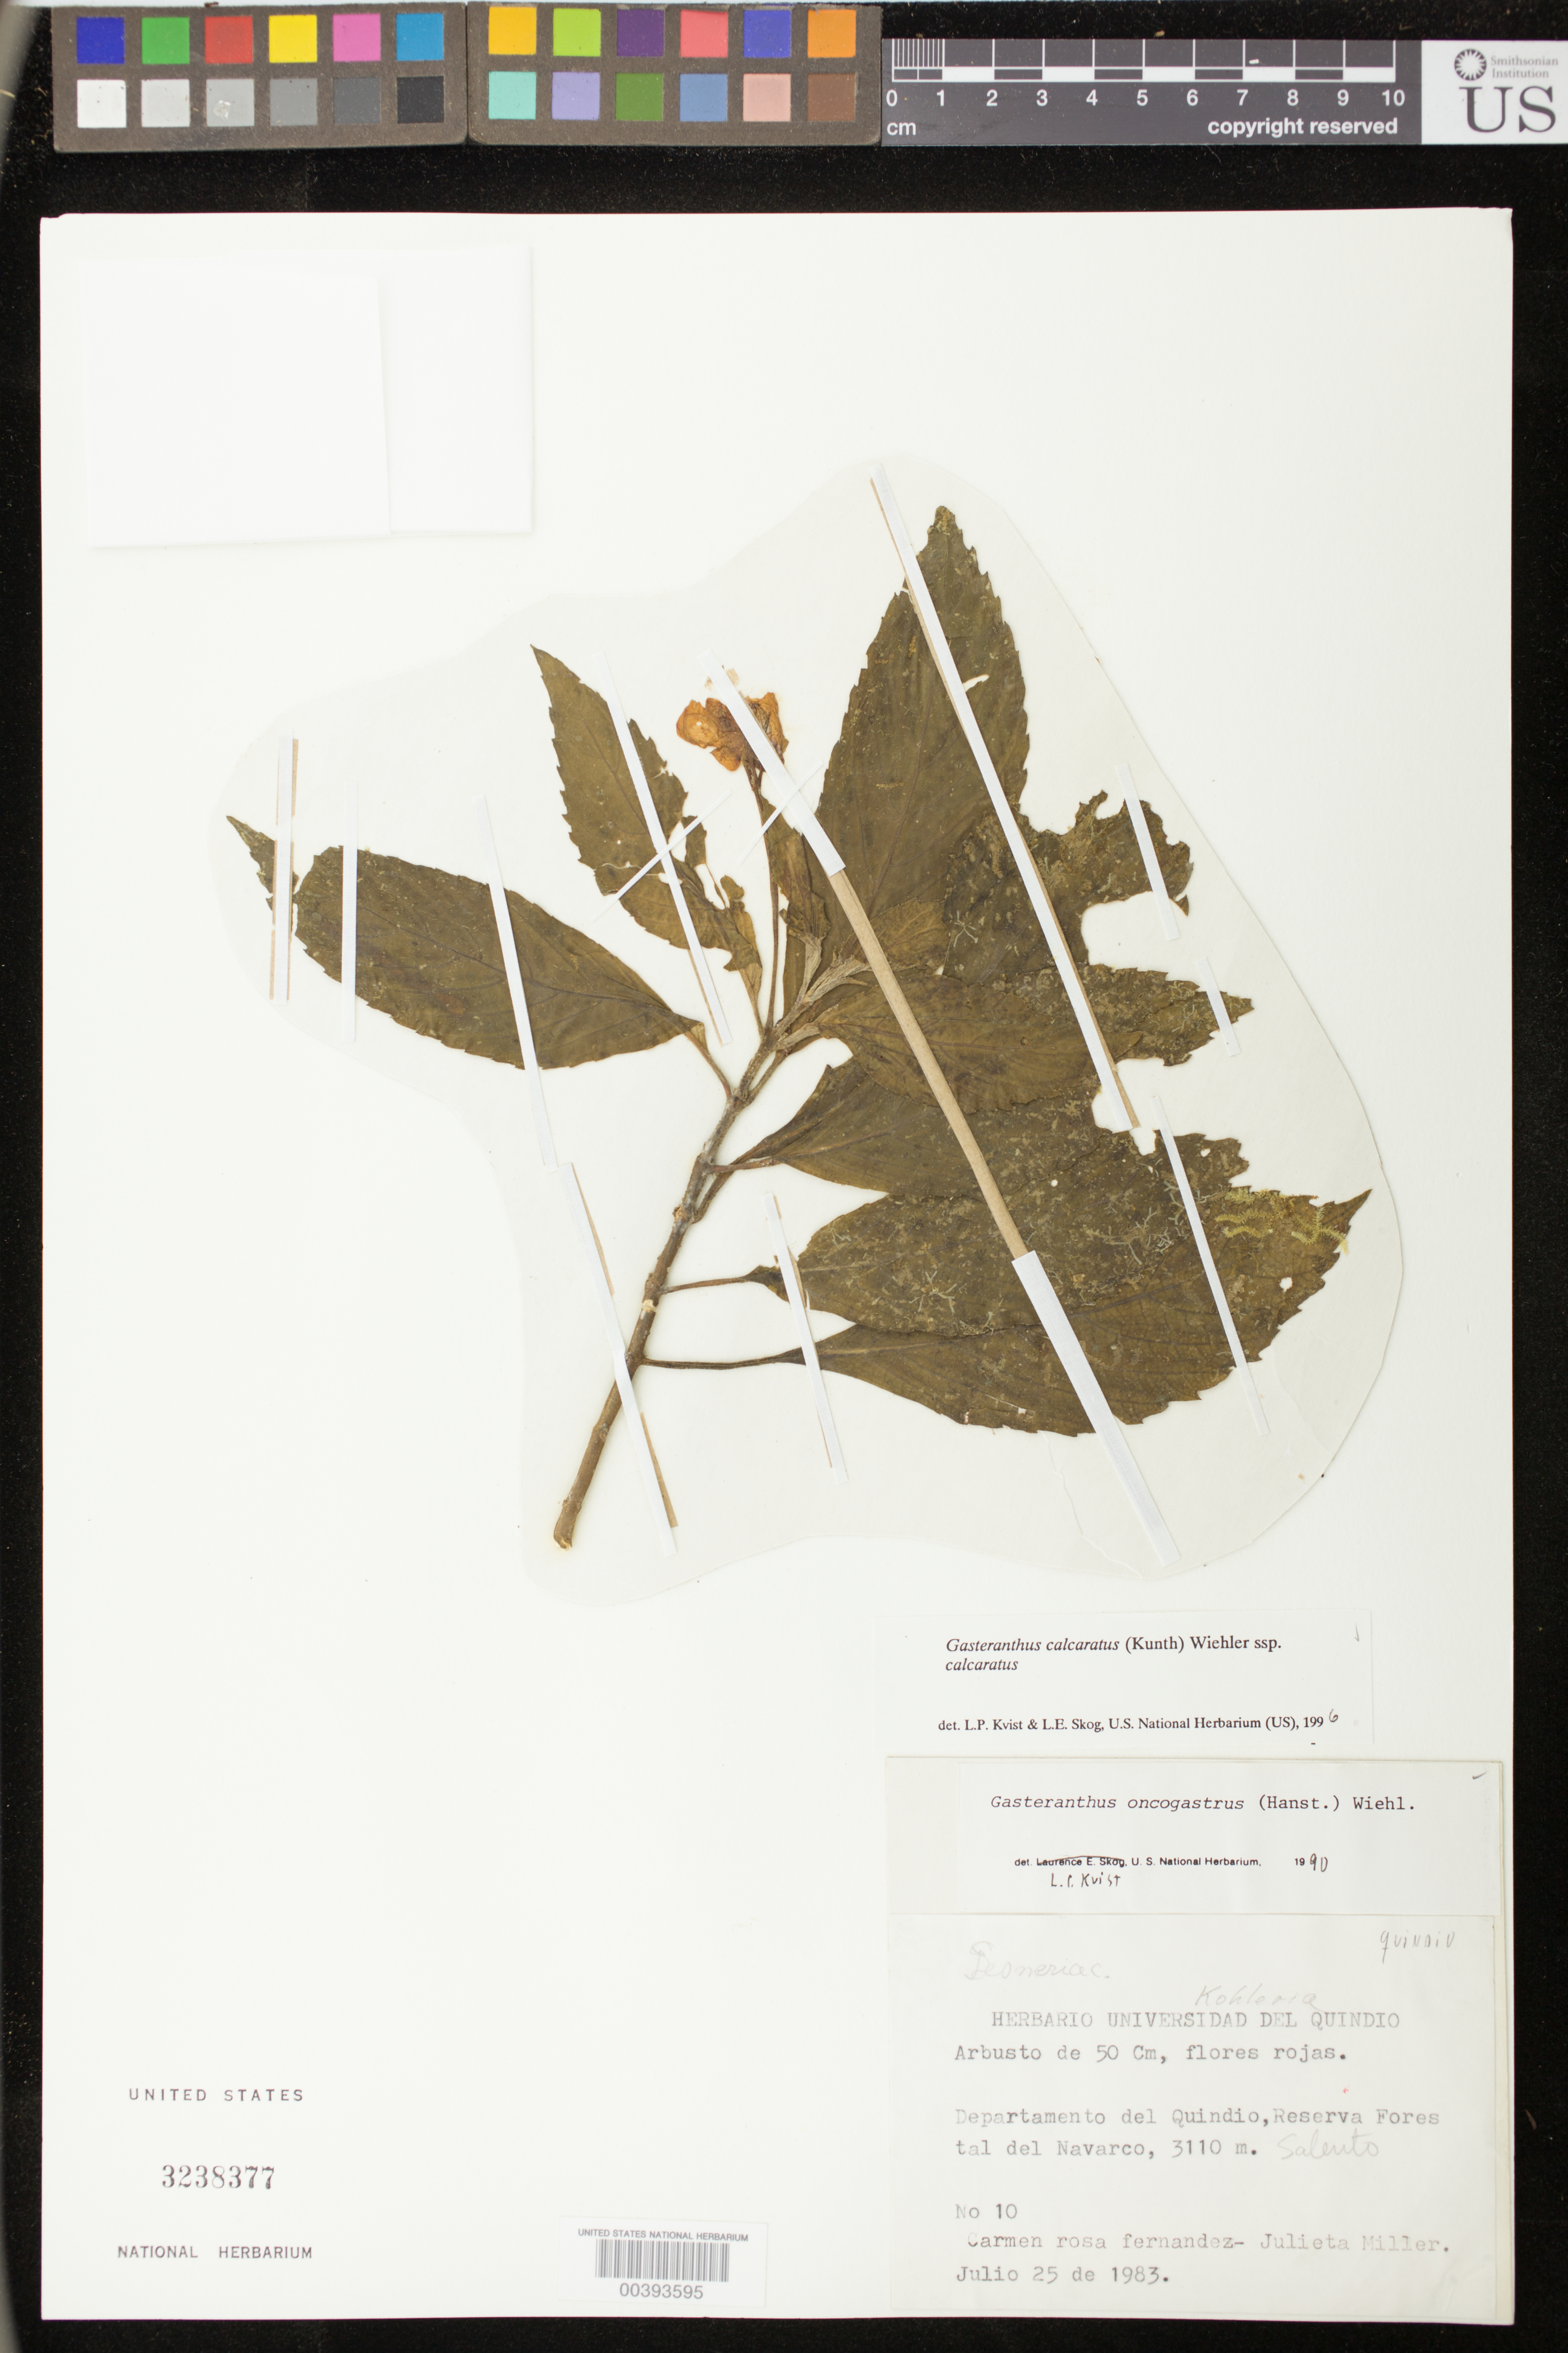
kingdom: Plantae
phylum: Tracheophyta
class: Magnoliopsida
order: Lamiales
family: Gesneriaceae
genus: Gasteranthus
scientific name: Gasteranthus calcaratus subsp. calcaratus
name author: (Kunth) Wiehler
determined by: Skog, Laurence E.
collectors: C. Fernandez & J. Miller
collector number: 10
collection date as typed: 25 Jul 1983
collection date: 1983-07-25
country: Colombia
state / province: Quindío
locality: Reserva Forestal del Navarco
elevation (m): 3110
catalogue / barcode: US 3238377